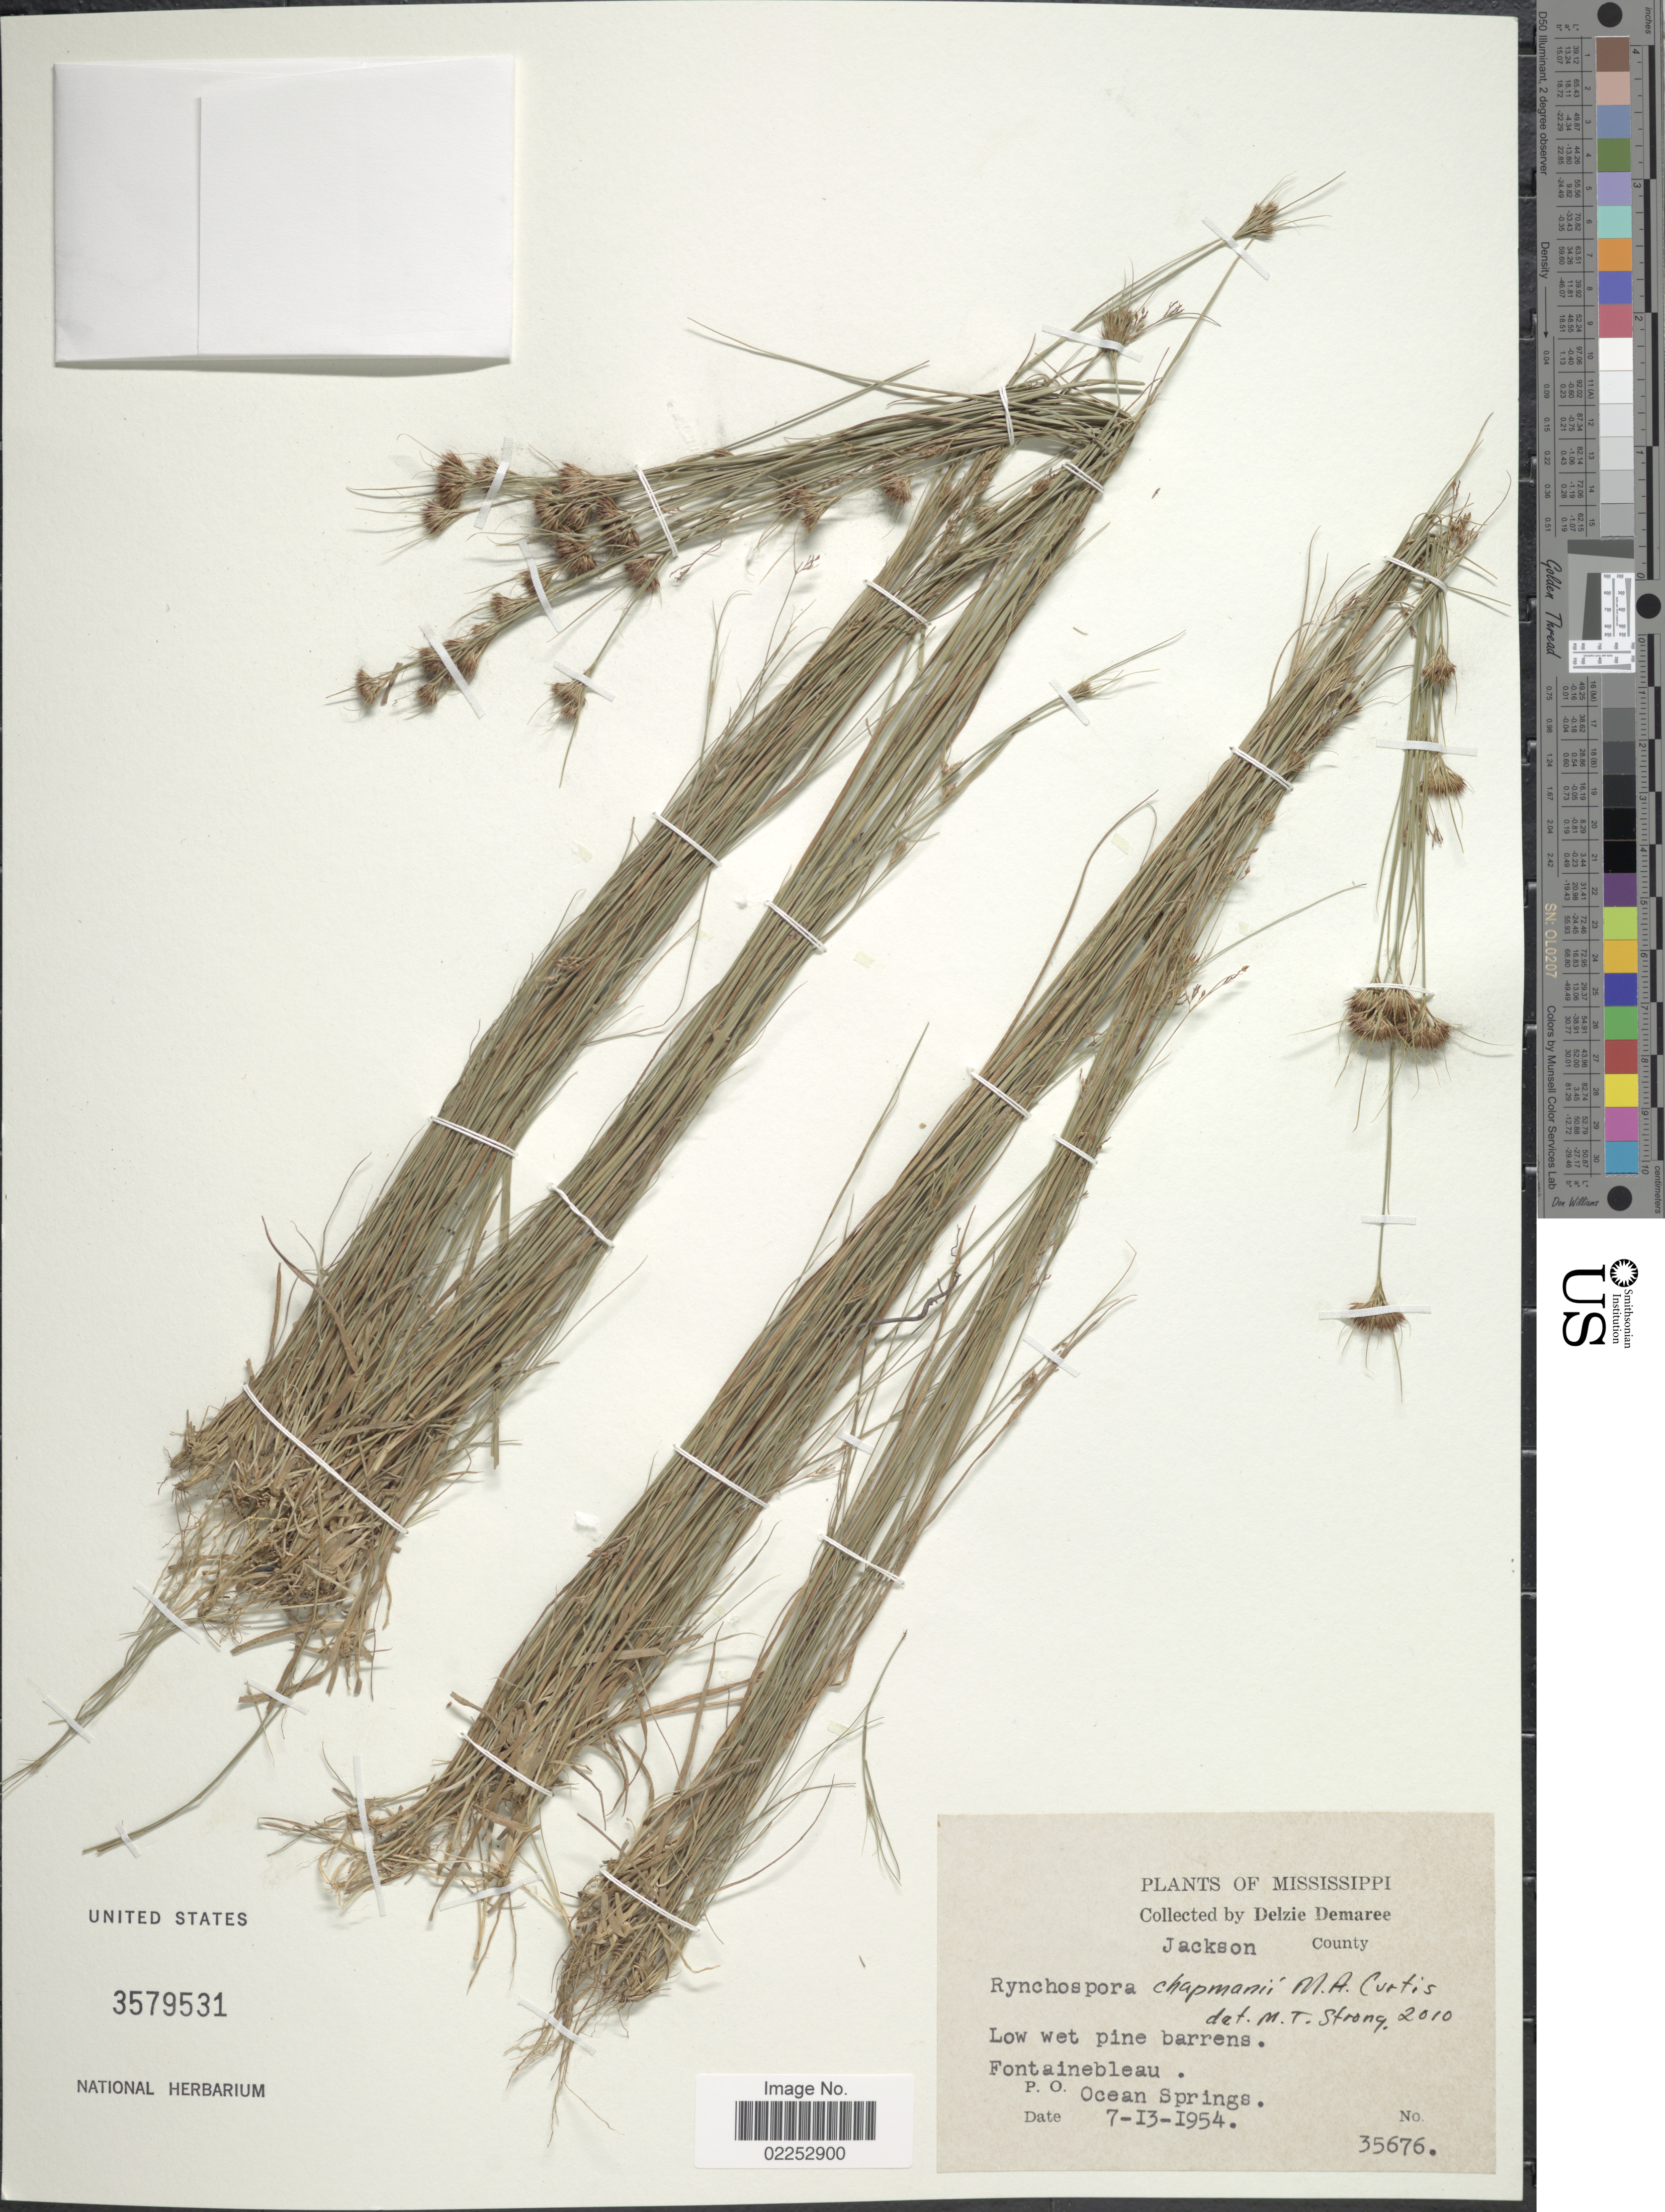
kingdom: Plantae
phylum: Tracheophyta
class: Liliopsida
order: Poales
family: Cyperaceae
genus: Rhynchospora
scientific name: Rhynchospora chapmanii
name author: M.A. Curtis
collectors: D. Demaree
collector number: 35676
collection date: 1954-07-13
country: United States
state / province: Mississippi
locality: Jackson County. Fontainebleau. P. O. Ocean Springs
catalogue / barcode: US 3579531